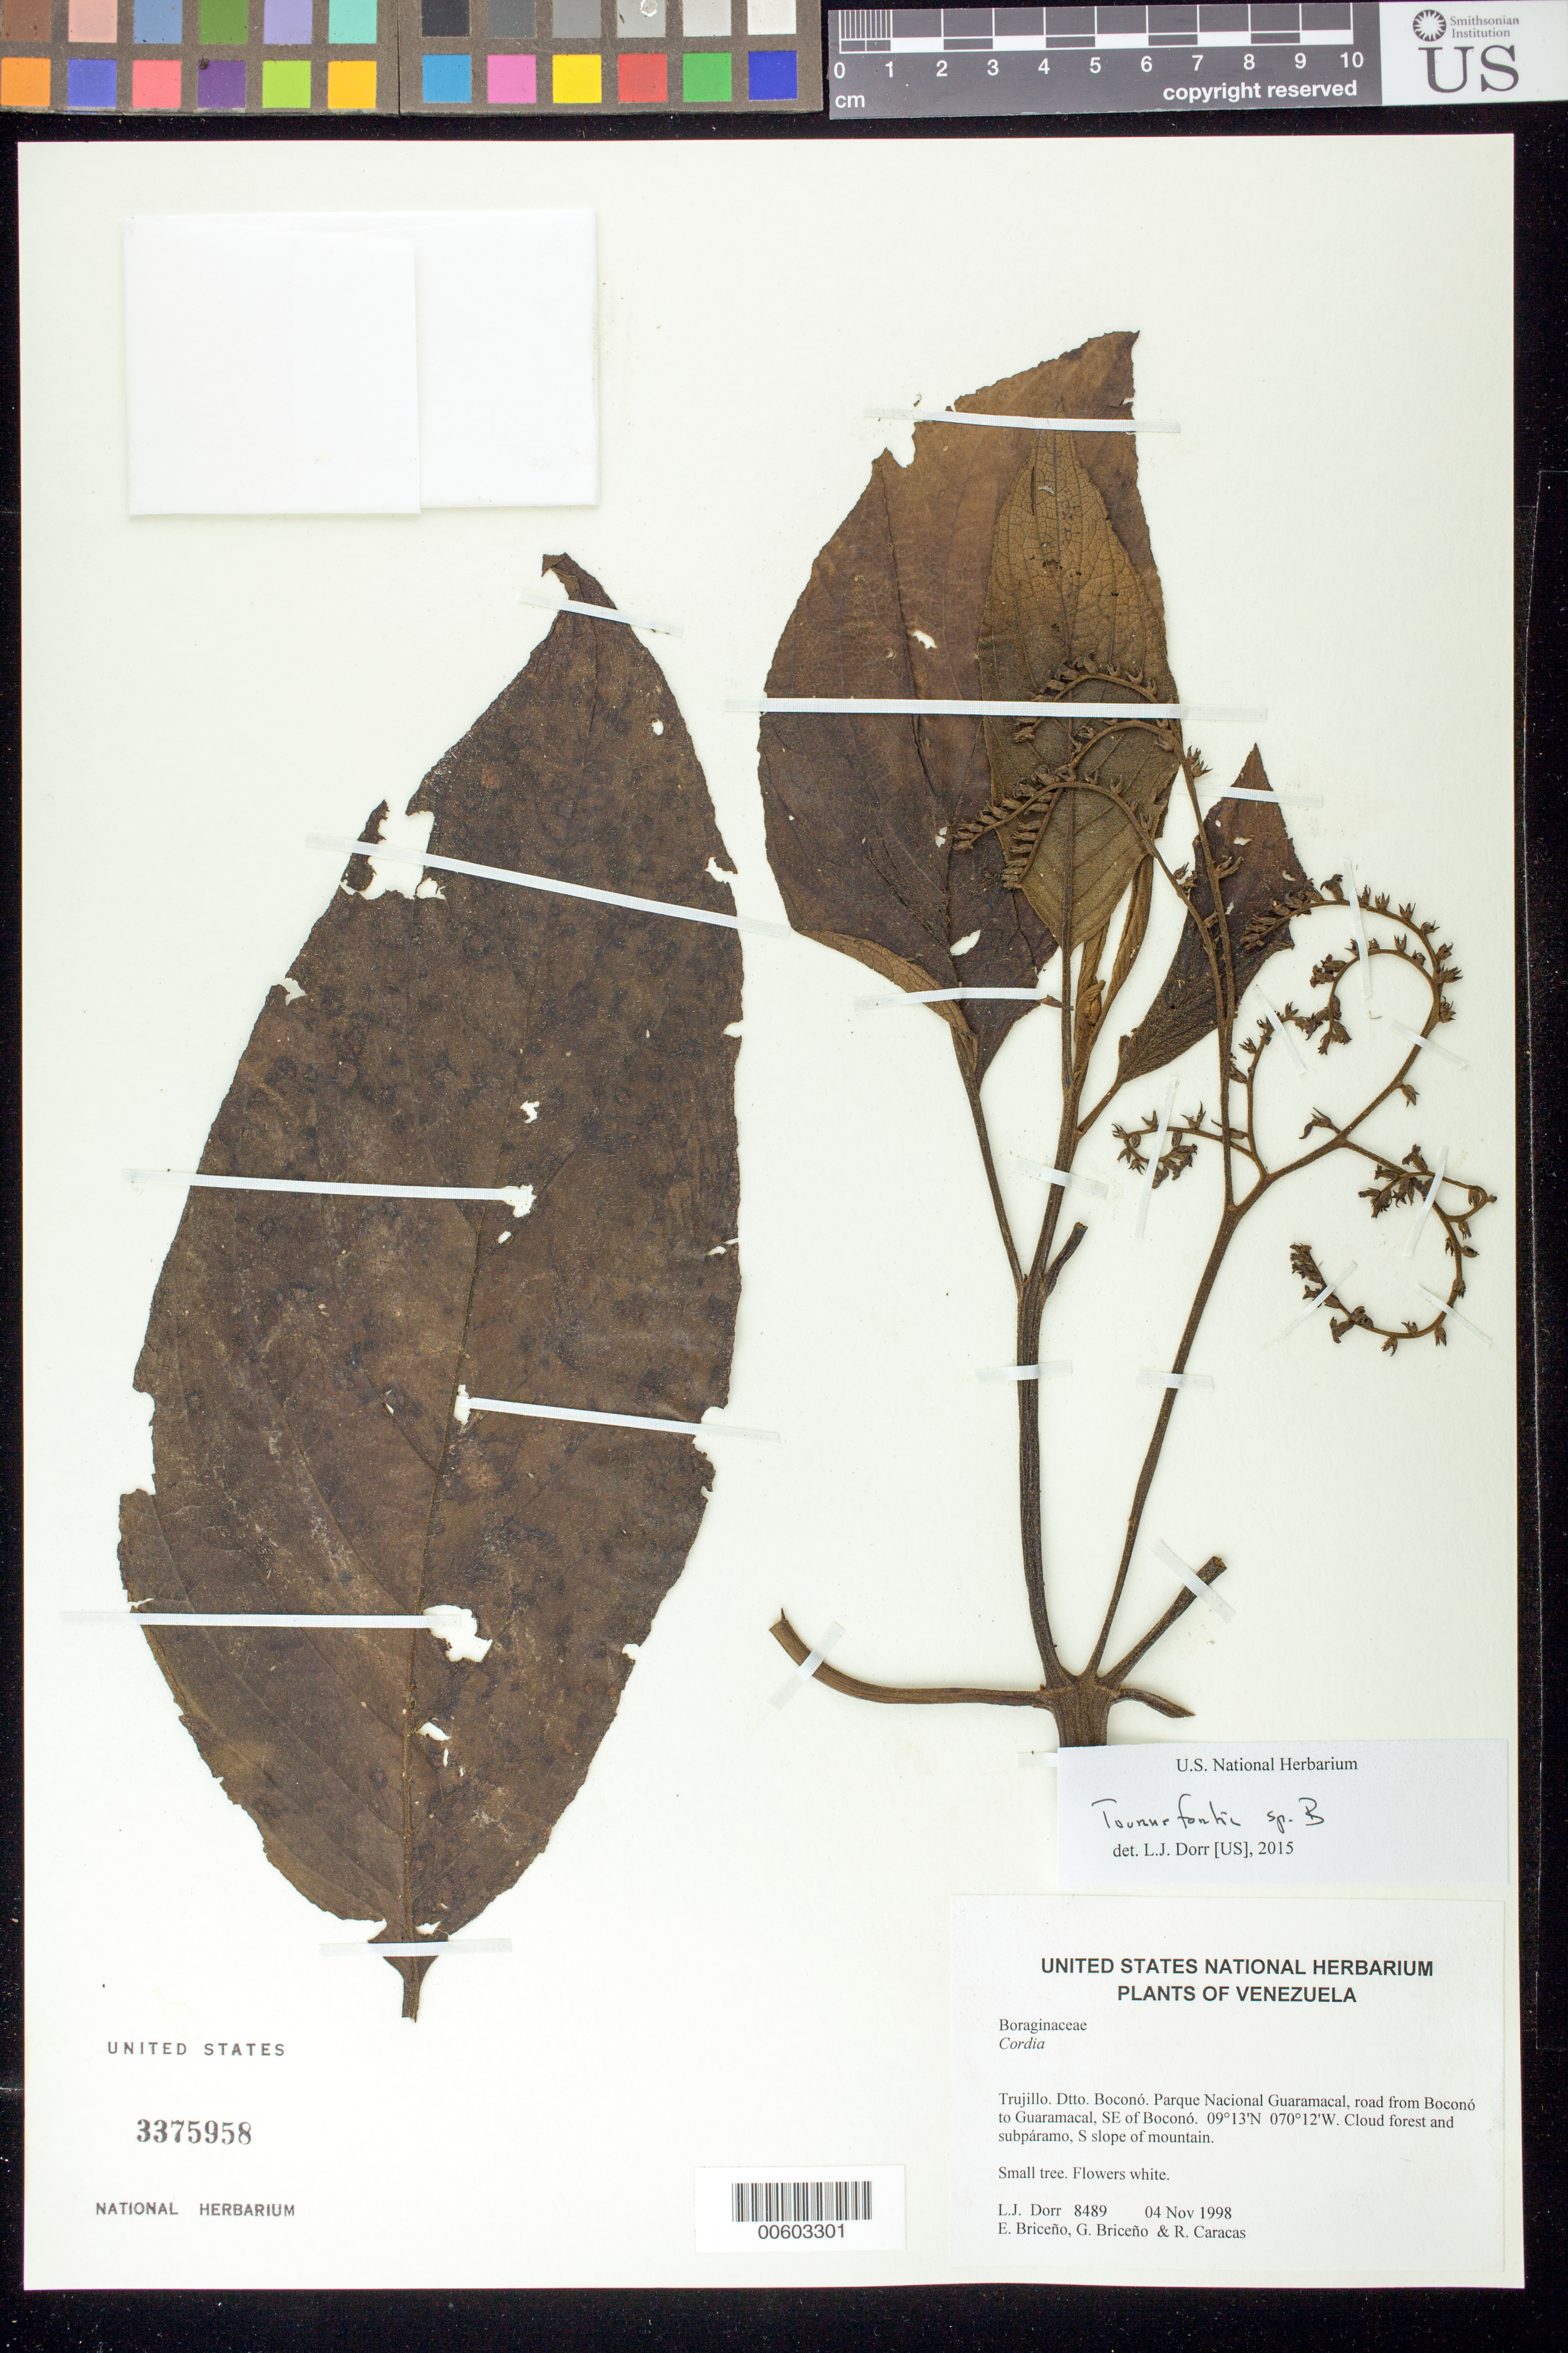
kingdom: Plantae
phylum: Tracheophyta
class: Magnoliopsida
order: Boraginales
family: Heliotropiaceae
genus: Tournefortia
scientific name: Tournefortia sp.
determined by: Dorr, L. J., (BOT), Smithsonian Institution - National Museum of Natural History (UNITED STATES)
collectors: L. J. Dorr, E. Briceño, G. Briceño & R. Caracas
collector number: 8489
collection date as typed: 04 Nov 1998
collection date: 1998-11-04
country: Venezuela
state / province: Trujillo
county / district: Boconó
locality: Parque Nacional Guaramacal, road from Boconó to Guaramacal, SE of Boconó.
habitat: Cloud forest and subpáramo, S slope of mountain.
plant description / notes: NY, PORT, US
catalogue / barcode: US 3375958